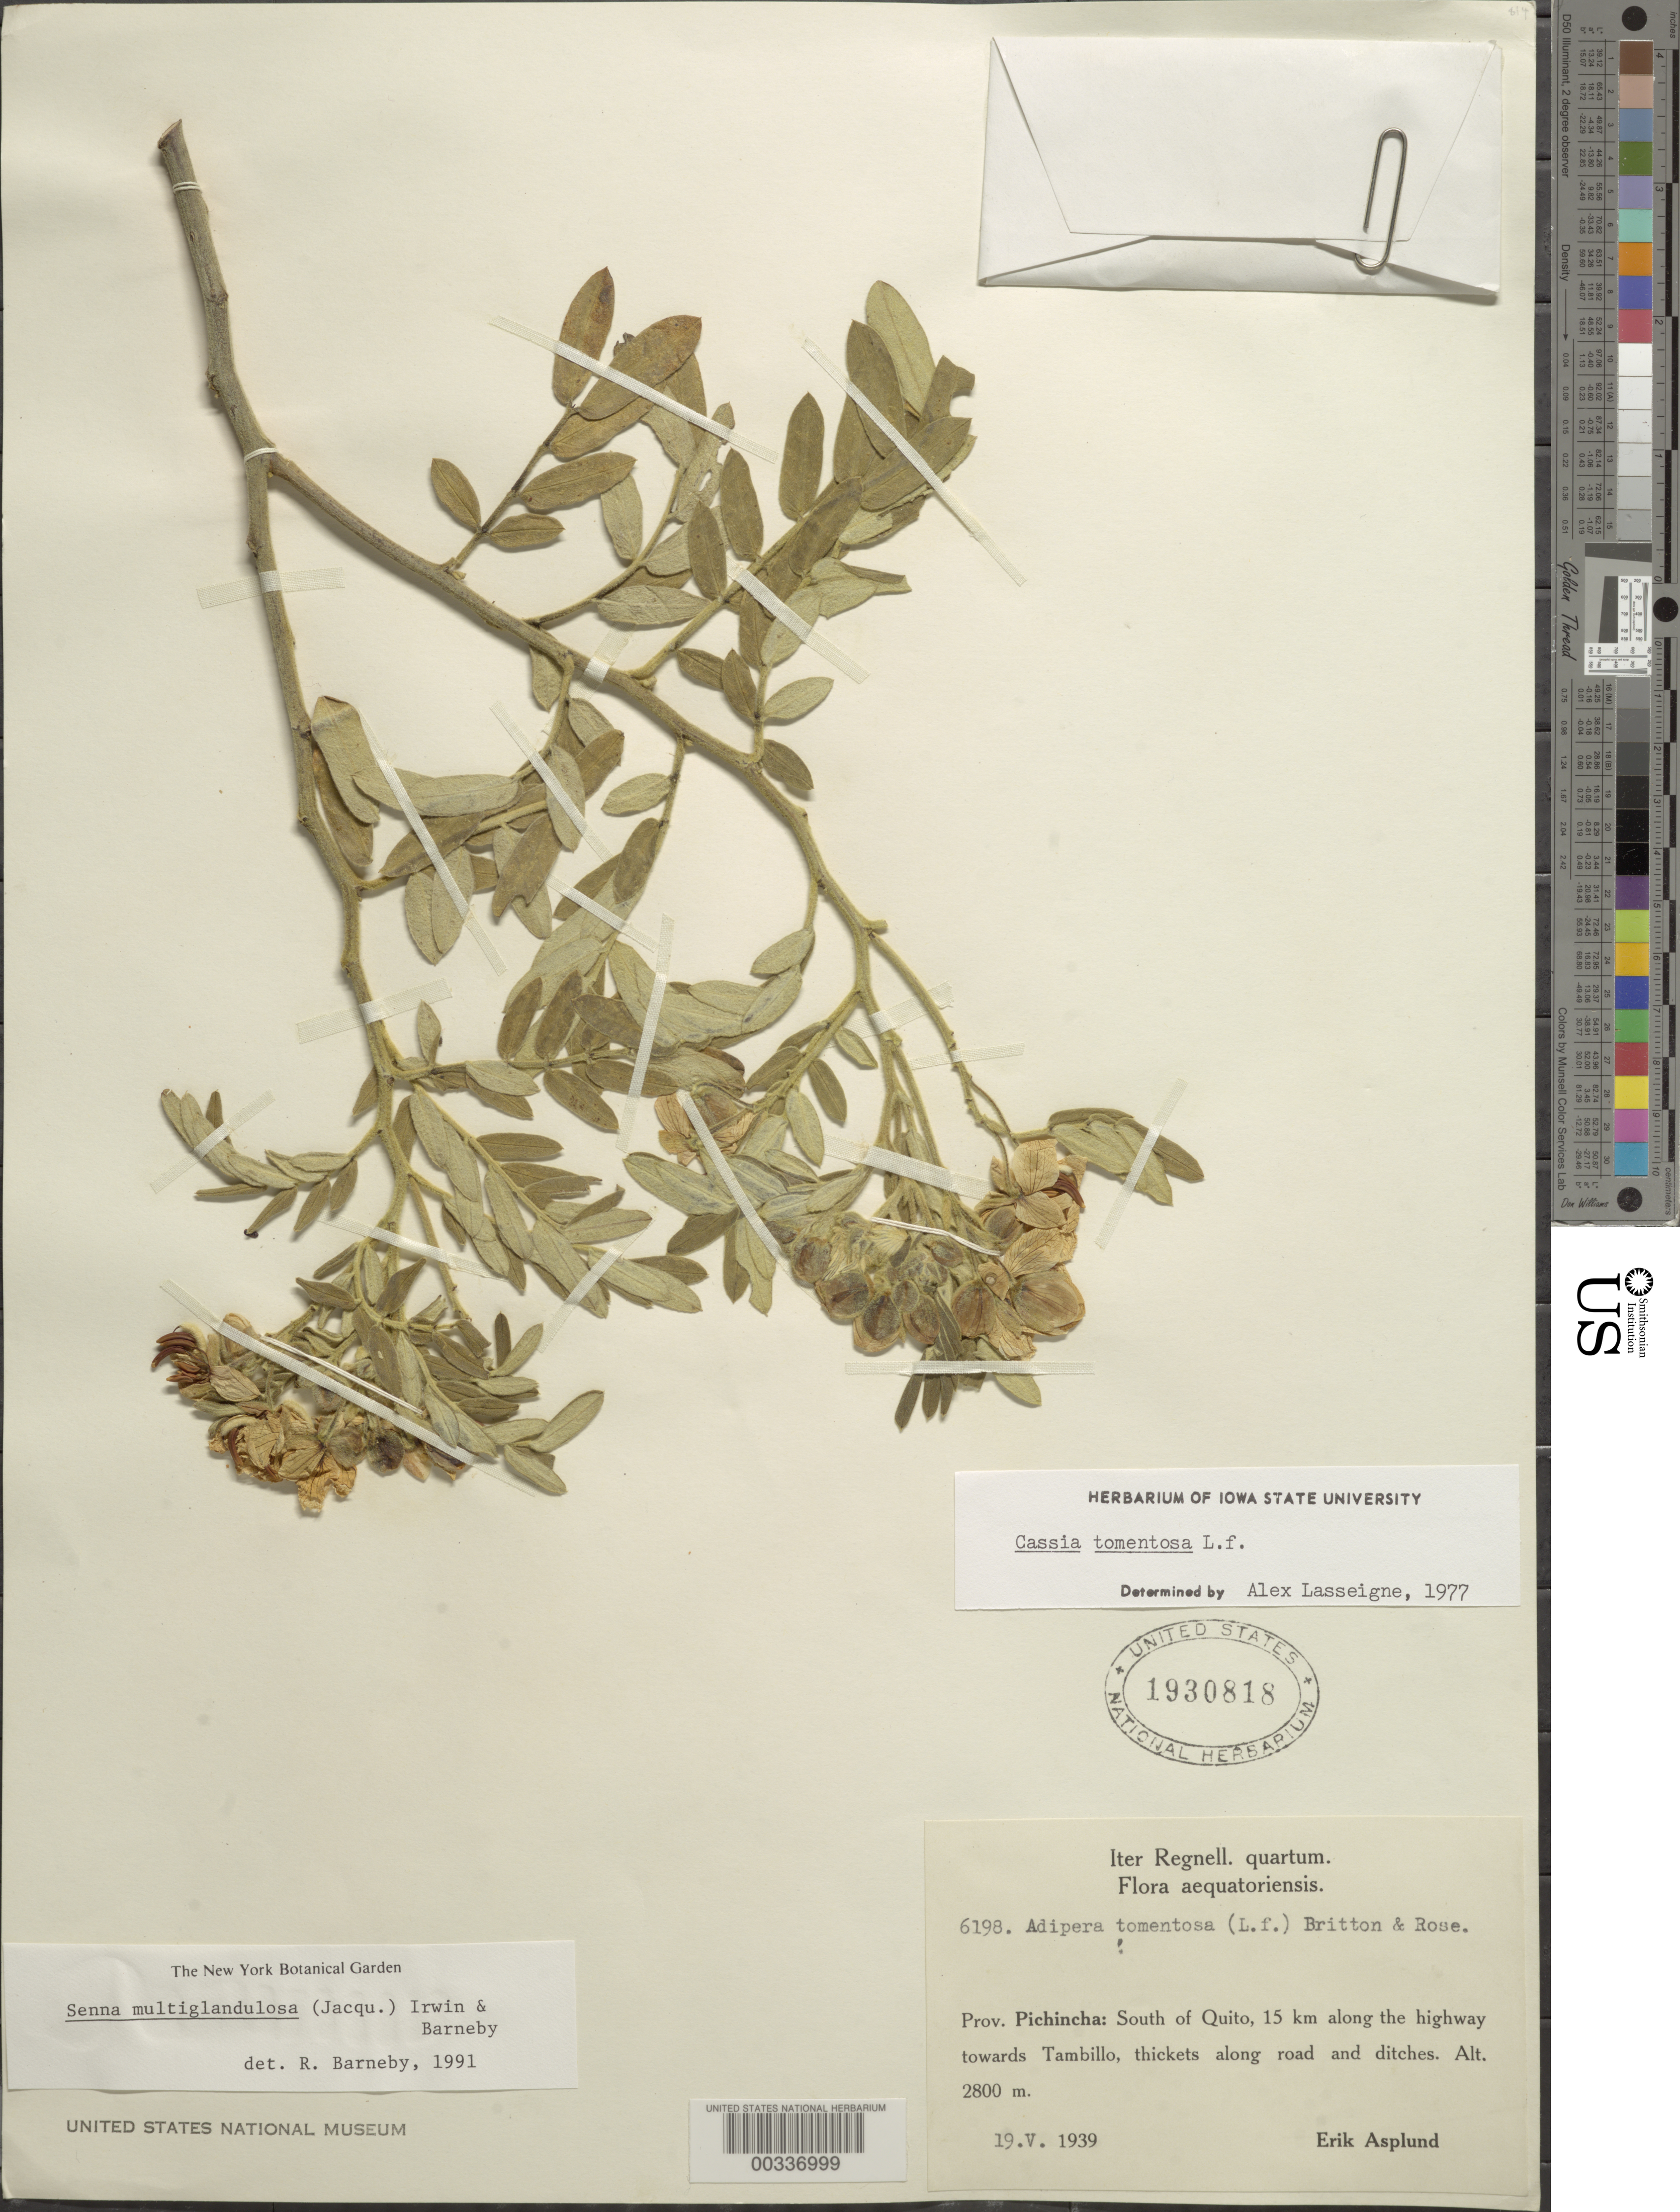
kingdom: Plantae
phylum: Tracheophyta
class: Magnoliopsida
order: Fabales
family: Fabaceae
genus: Senna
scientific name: Senna multiglandulosa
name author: (Jacq.) H.S. Irwin & Barneby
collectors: E. Asplund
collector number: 6198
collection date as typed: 19 May 1939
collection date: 1939-05-19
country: Ecuador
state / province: Pichincha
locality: S of Quito, 15 km along the Hwy towards tambillo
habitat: Thickets along road and ditches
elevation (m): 2800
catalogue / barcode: US 1930818